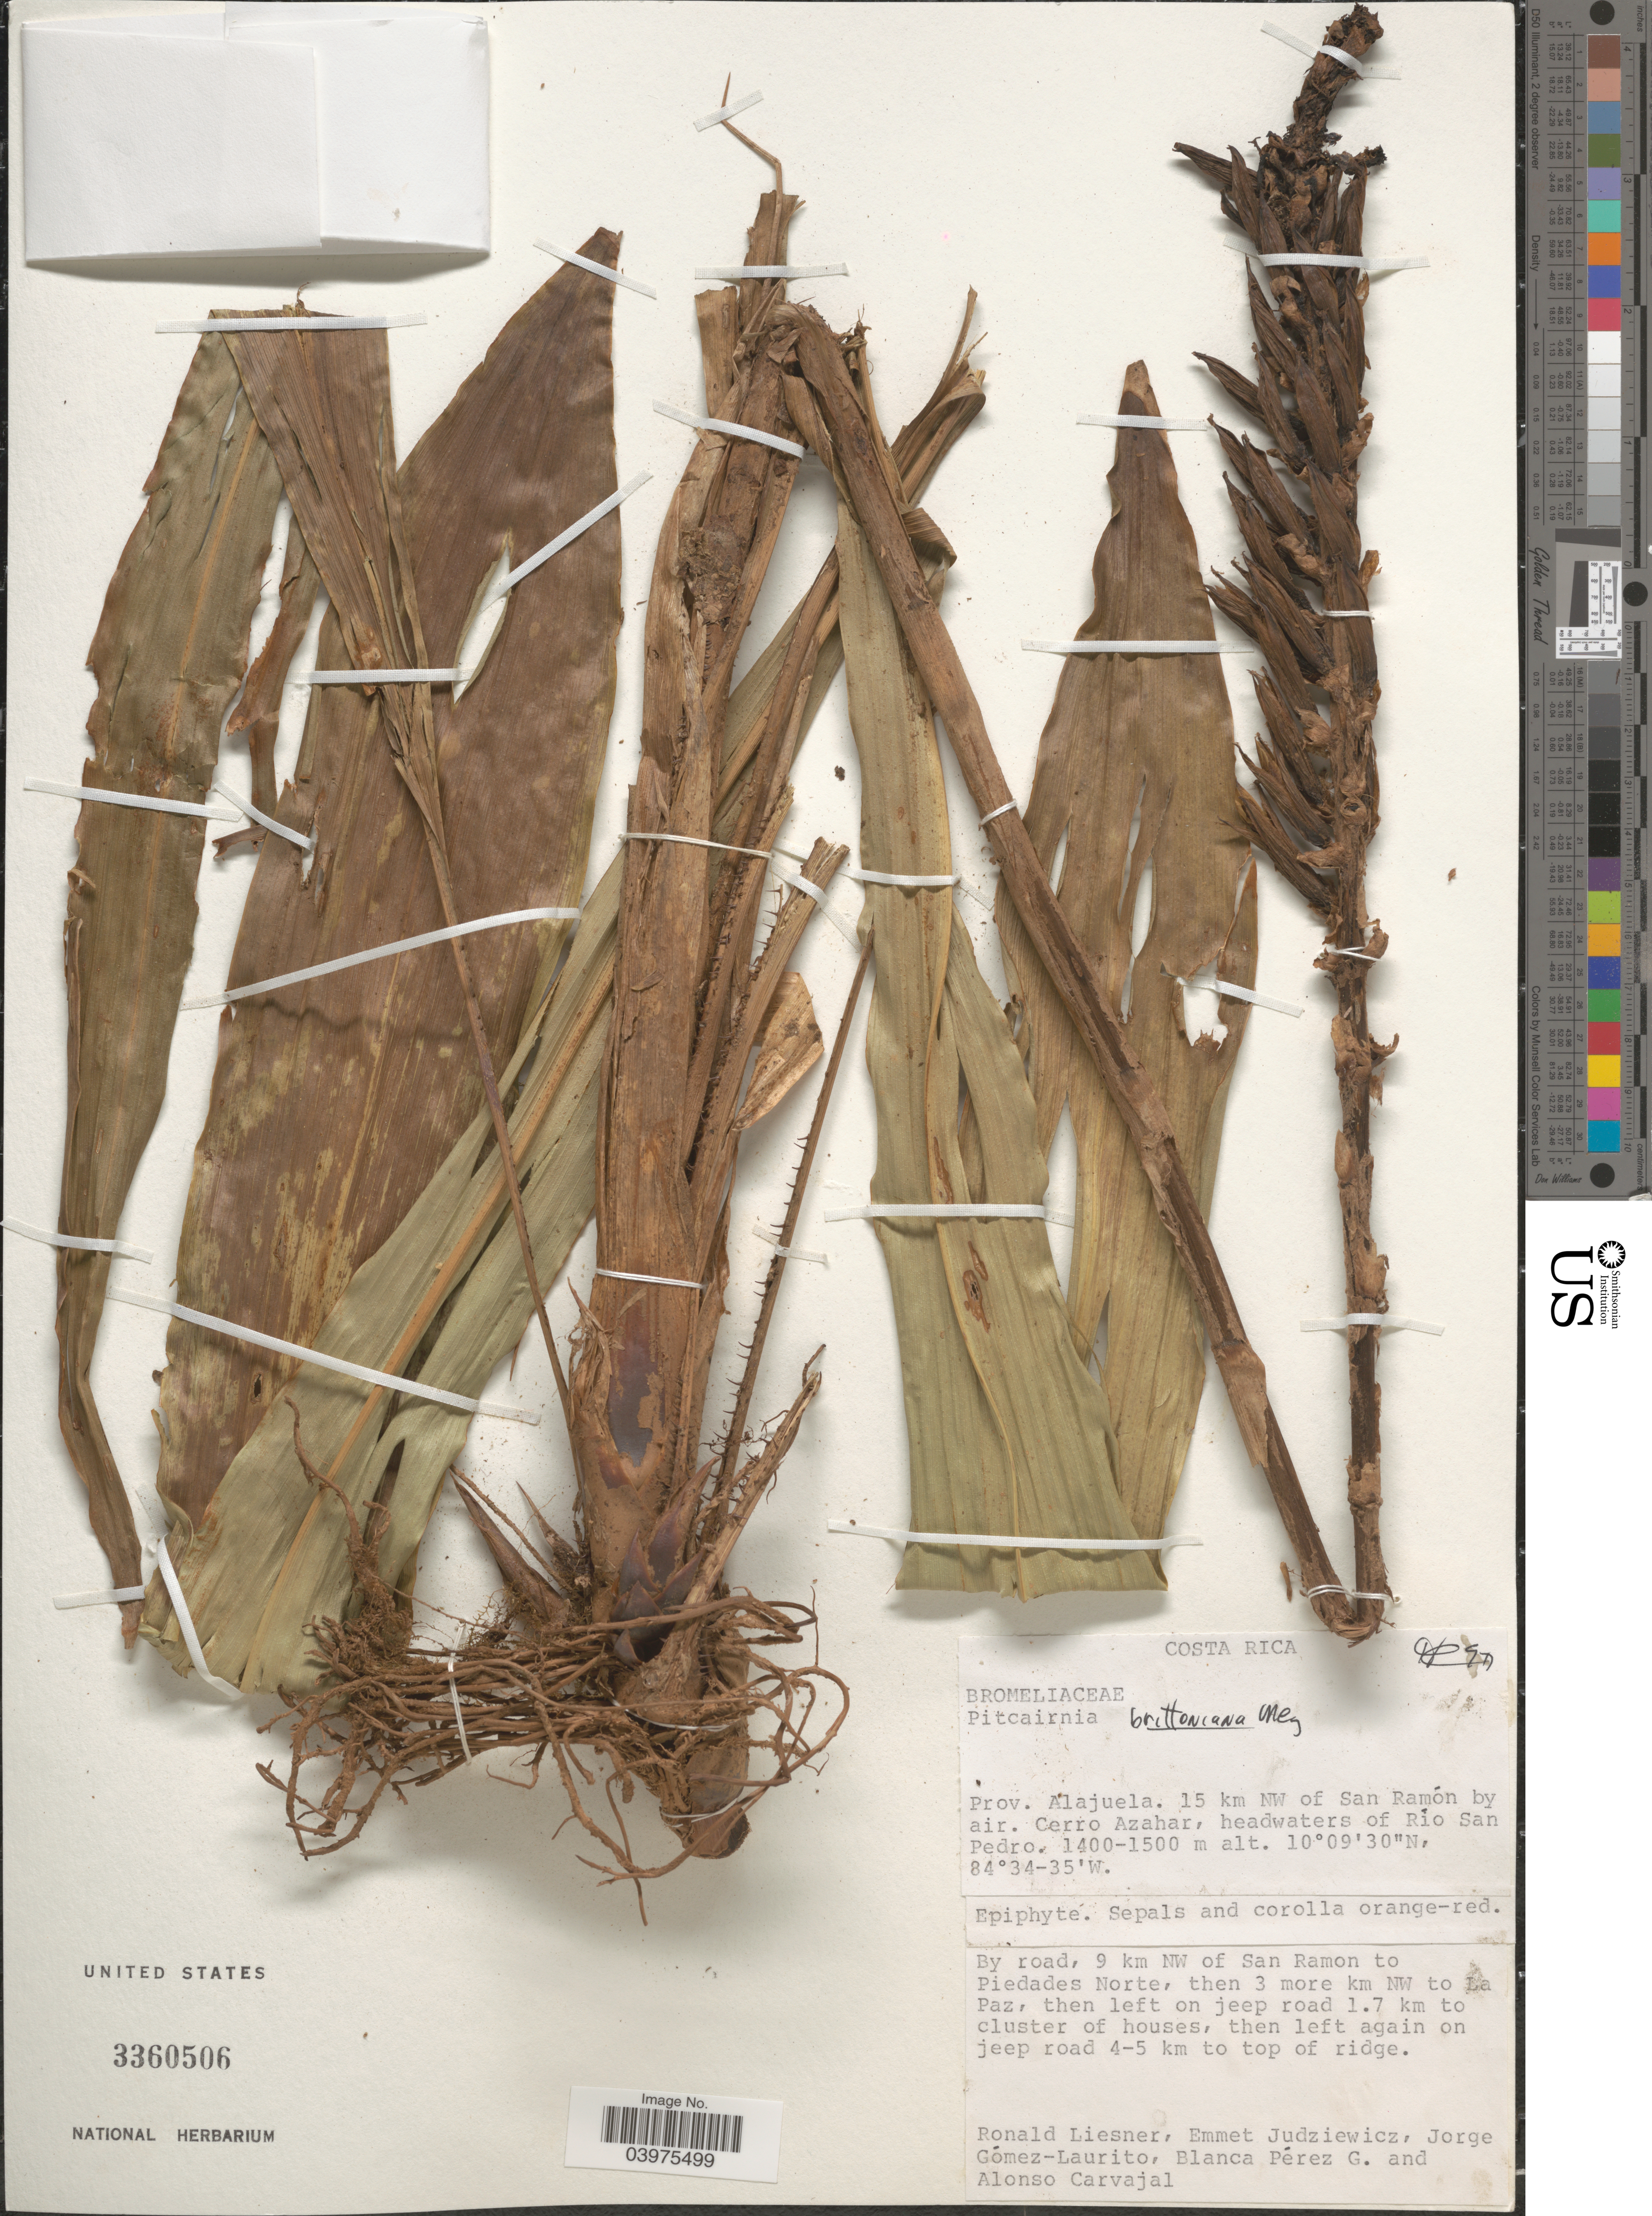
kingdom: Plantae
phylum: Tracheophyta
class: Liliopsida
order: Poales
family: Bromeliaceae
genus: Pitcairnia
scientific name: Pitcairnia brittoniana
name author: Mez in A. DC.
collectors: R. L. Liesner, E. J. Judziewicz, J. A. Gómez-Laurito, B. Perez G. & A. Carvajal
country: Costa Rica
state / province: Alajuela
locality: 15 km NW of San Ramón by air. Cerro Azahar, headwaters of Río San Pedro.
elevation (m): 1400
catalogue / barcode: US 3360506